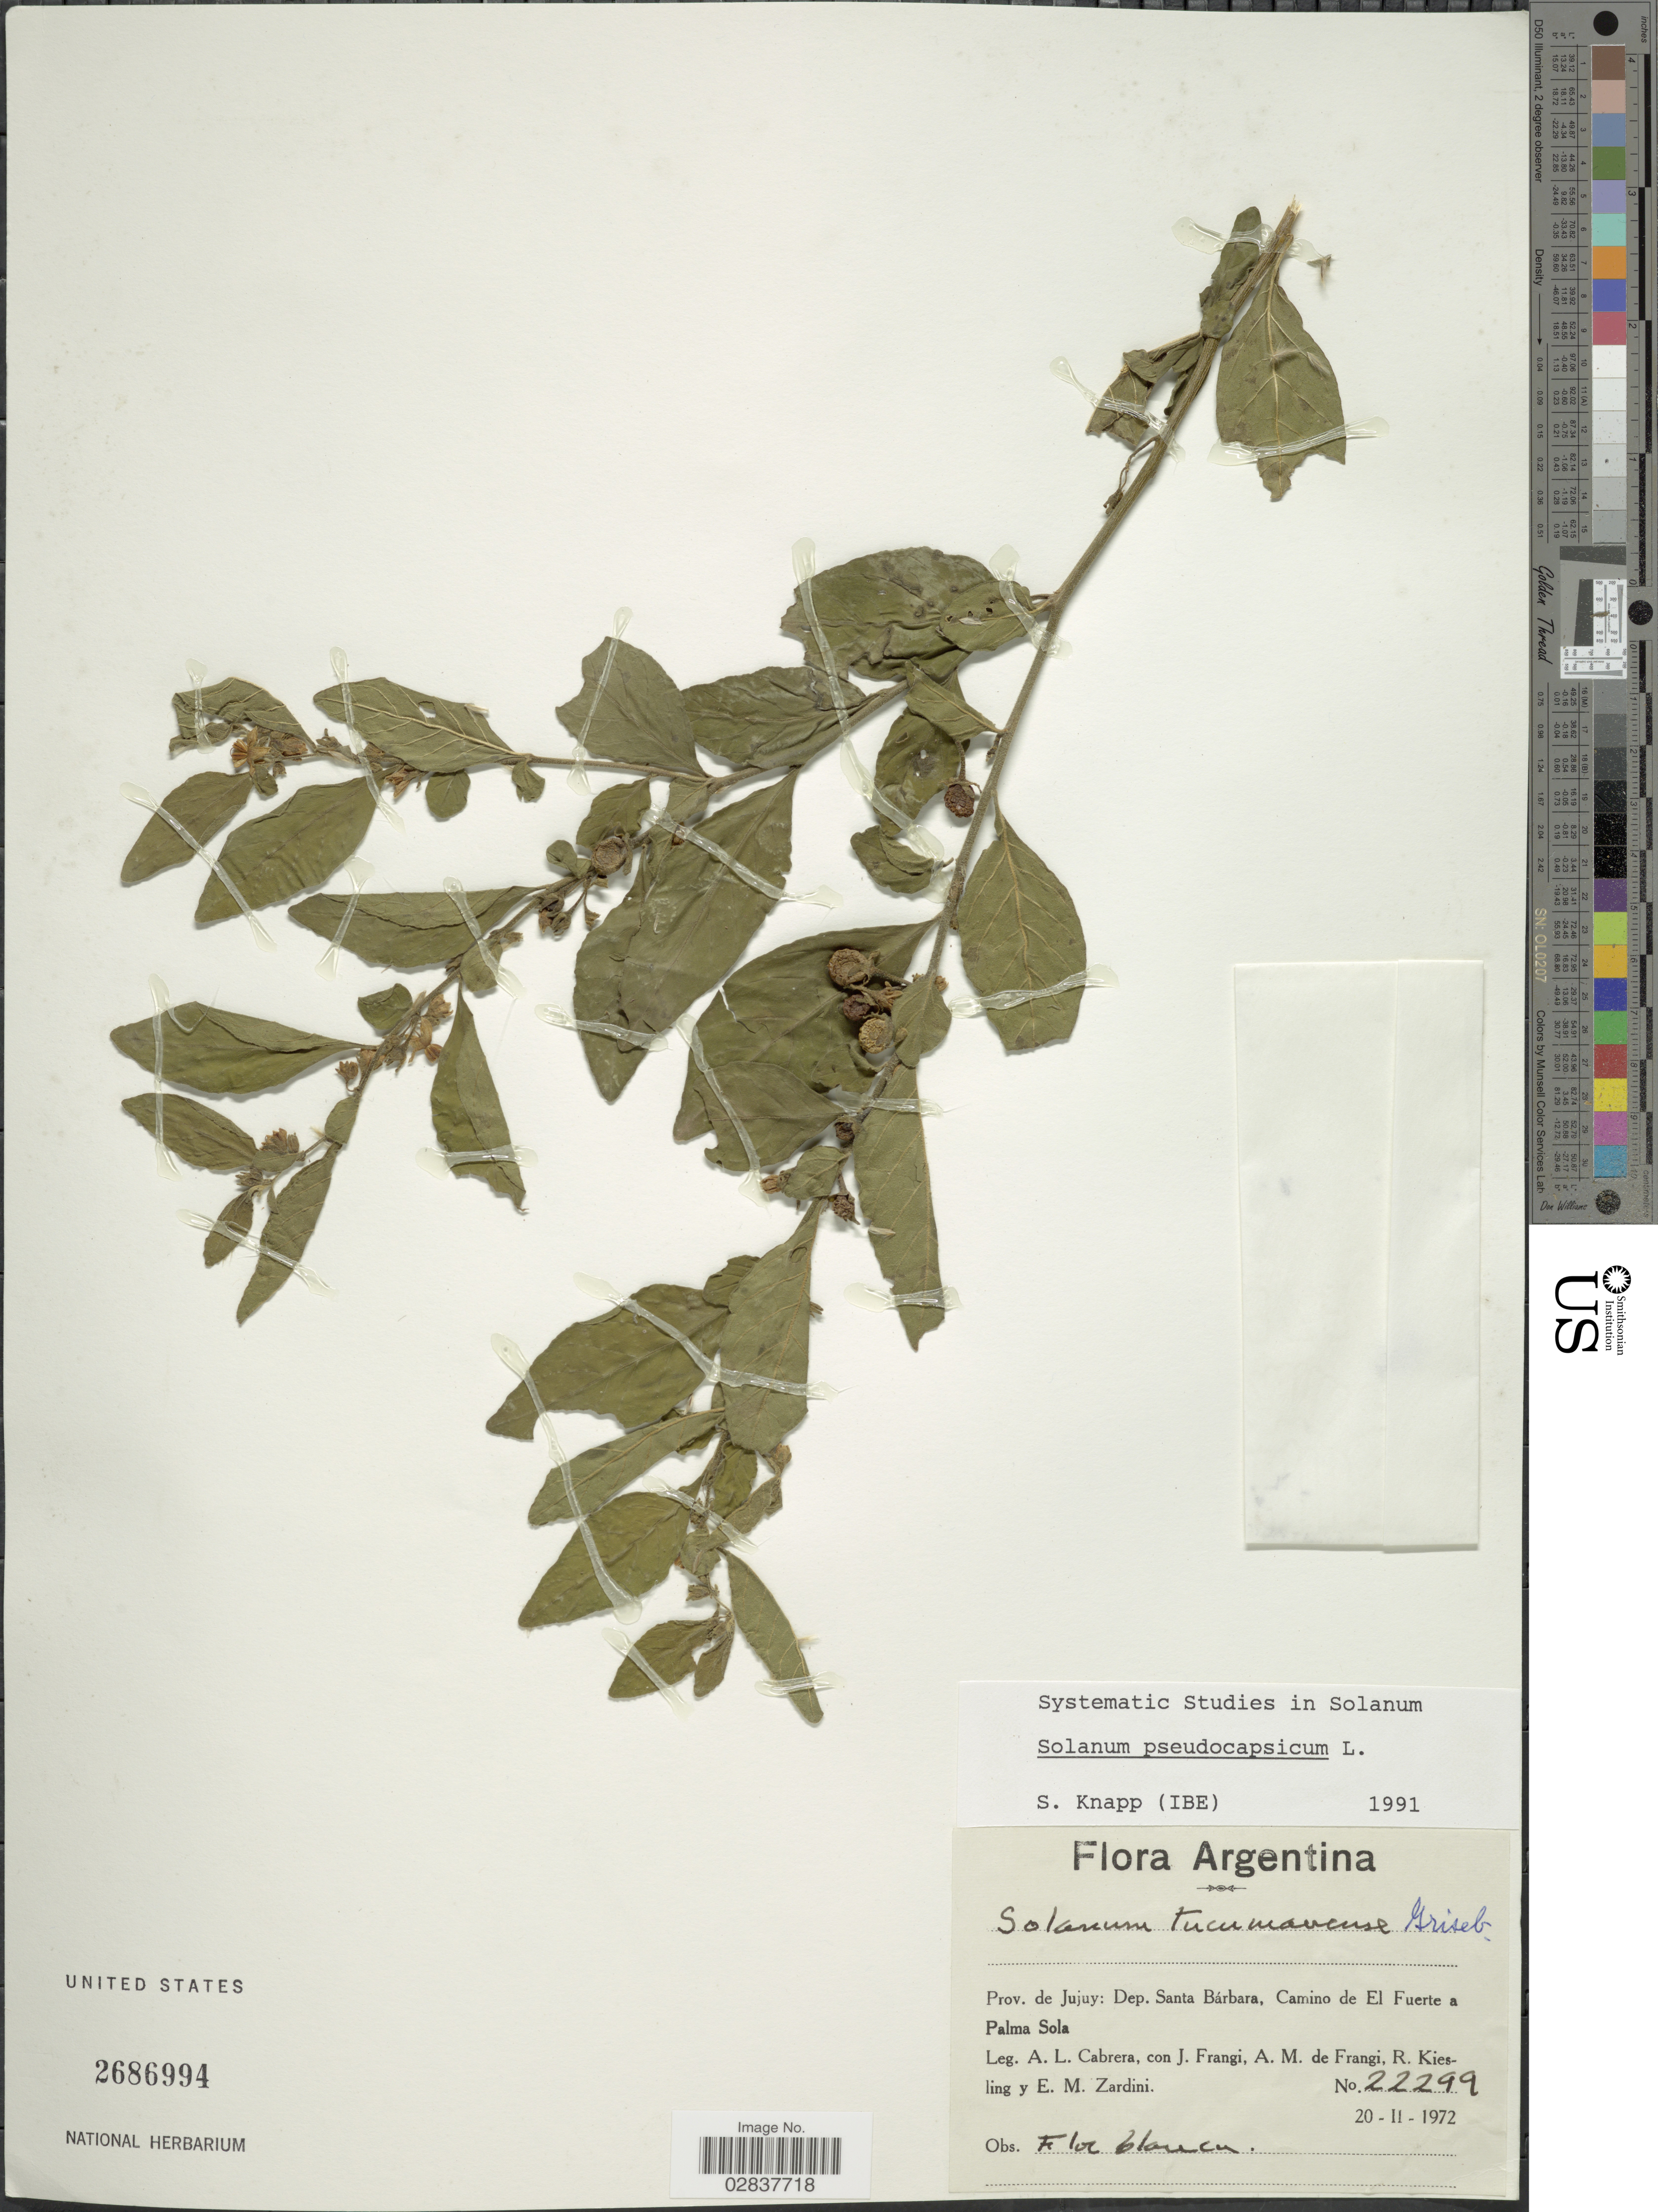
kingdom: Plantae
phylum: Tracheophyta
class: Magnoliopsida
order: Solanales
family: Solanaceae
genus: Solanum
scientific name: Solanum pseudocapsicum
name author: L.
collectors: A. L. Cabrera, J. Frangi, A. Frangi, R. Kiesling & E. M. Zardini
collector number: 22299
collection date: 1972-02-20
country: Argentina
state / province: Jujuy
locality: Dep. Santa Bárbara, Camino de El Fuerte a Palma Sola.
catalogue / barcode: US 2686994